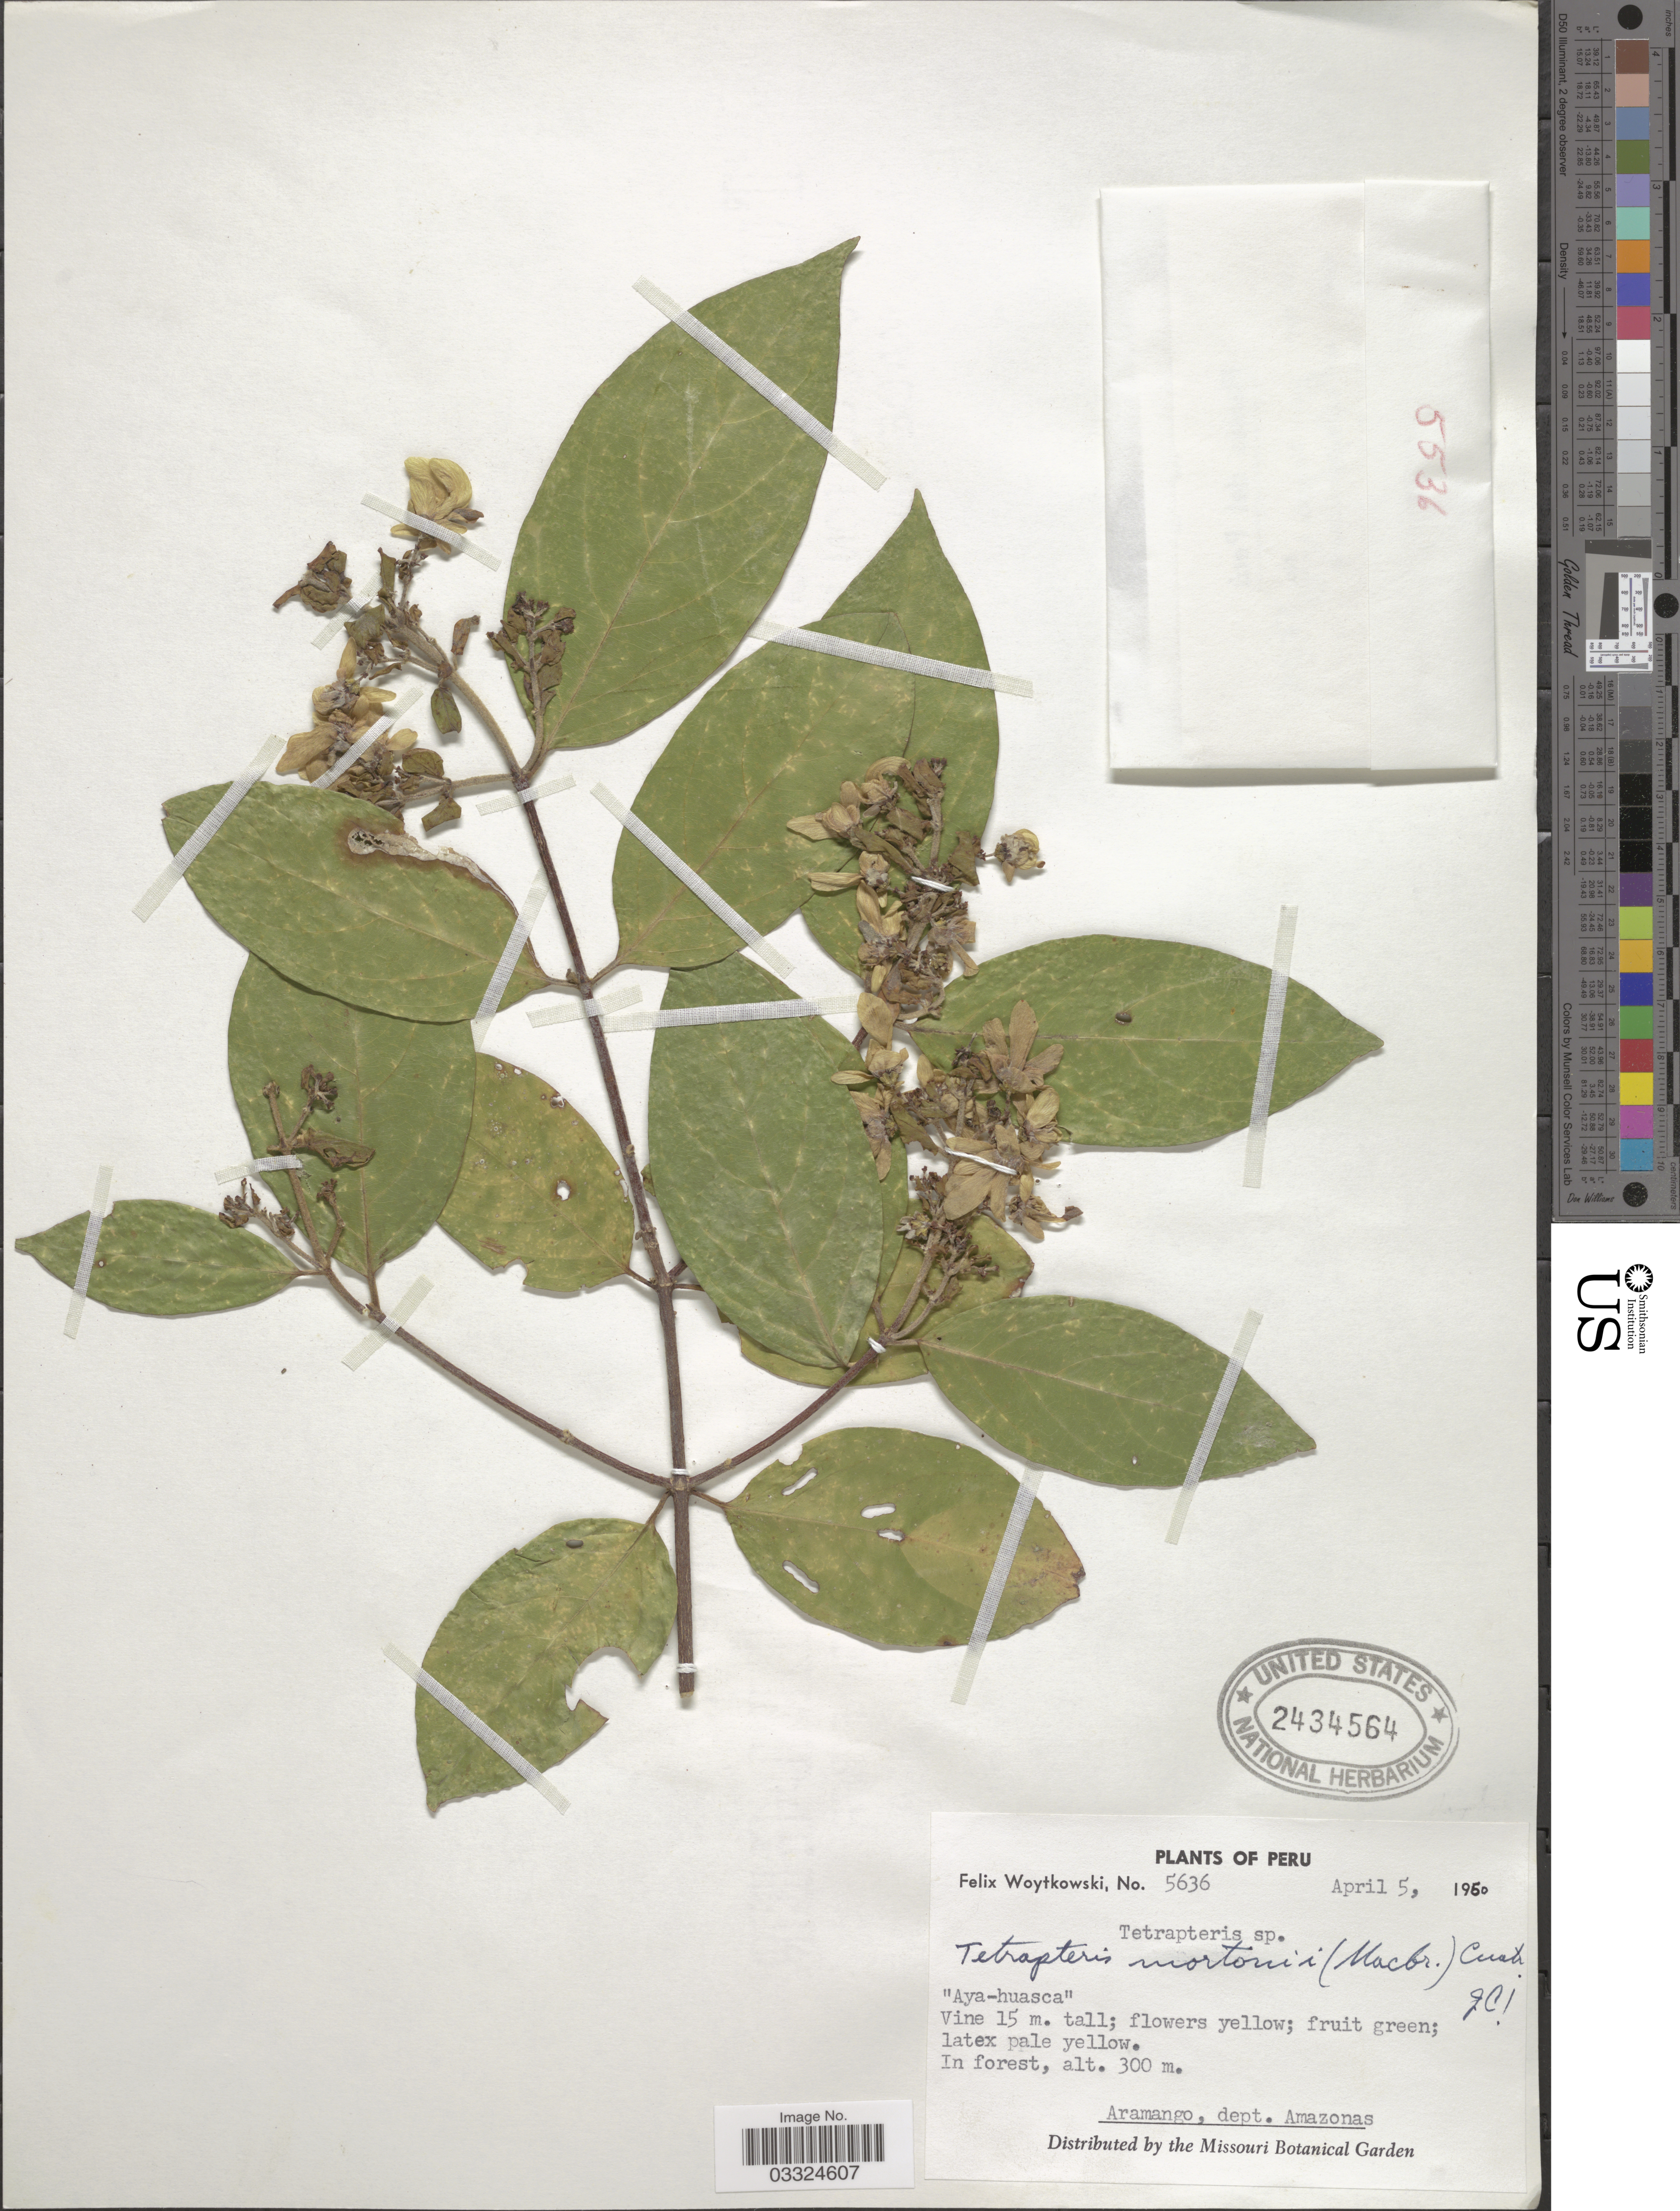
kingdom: Plantae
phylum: Tracheophyta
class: Magnoliopsida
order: Malpighiales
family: Malpighiaceae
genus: Tetrapterys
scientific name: Tetrapterys mortonii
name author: (J.F. Macbr.) Cuatrec.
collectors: F. Woytkowski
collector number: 5636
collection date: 1950-04-05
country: Peru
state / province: Amazonas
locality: Aramango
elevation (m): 300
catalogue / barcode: US 2434564